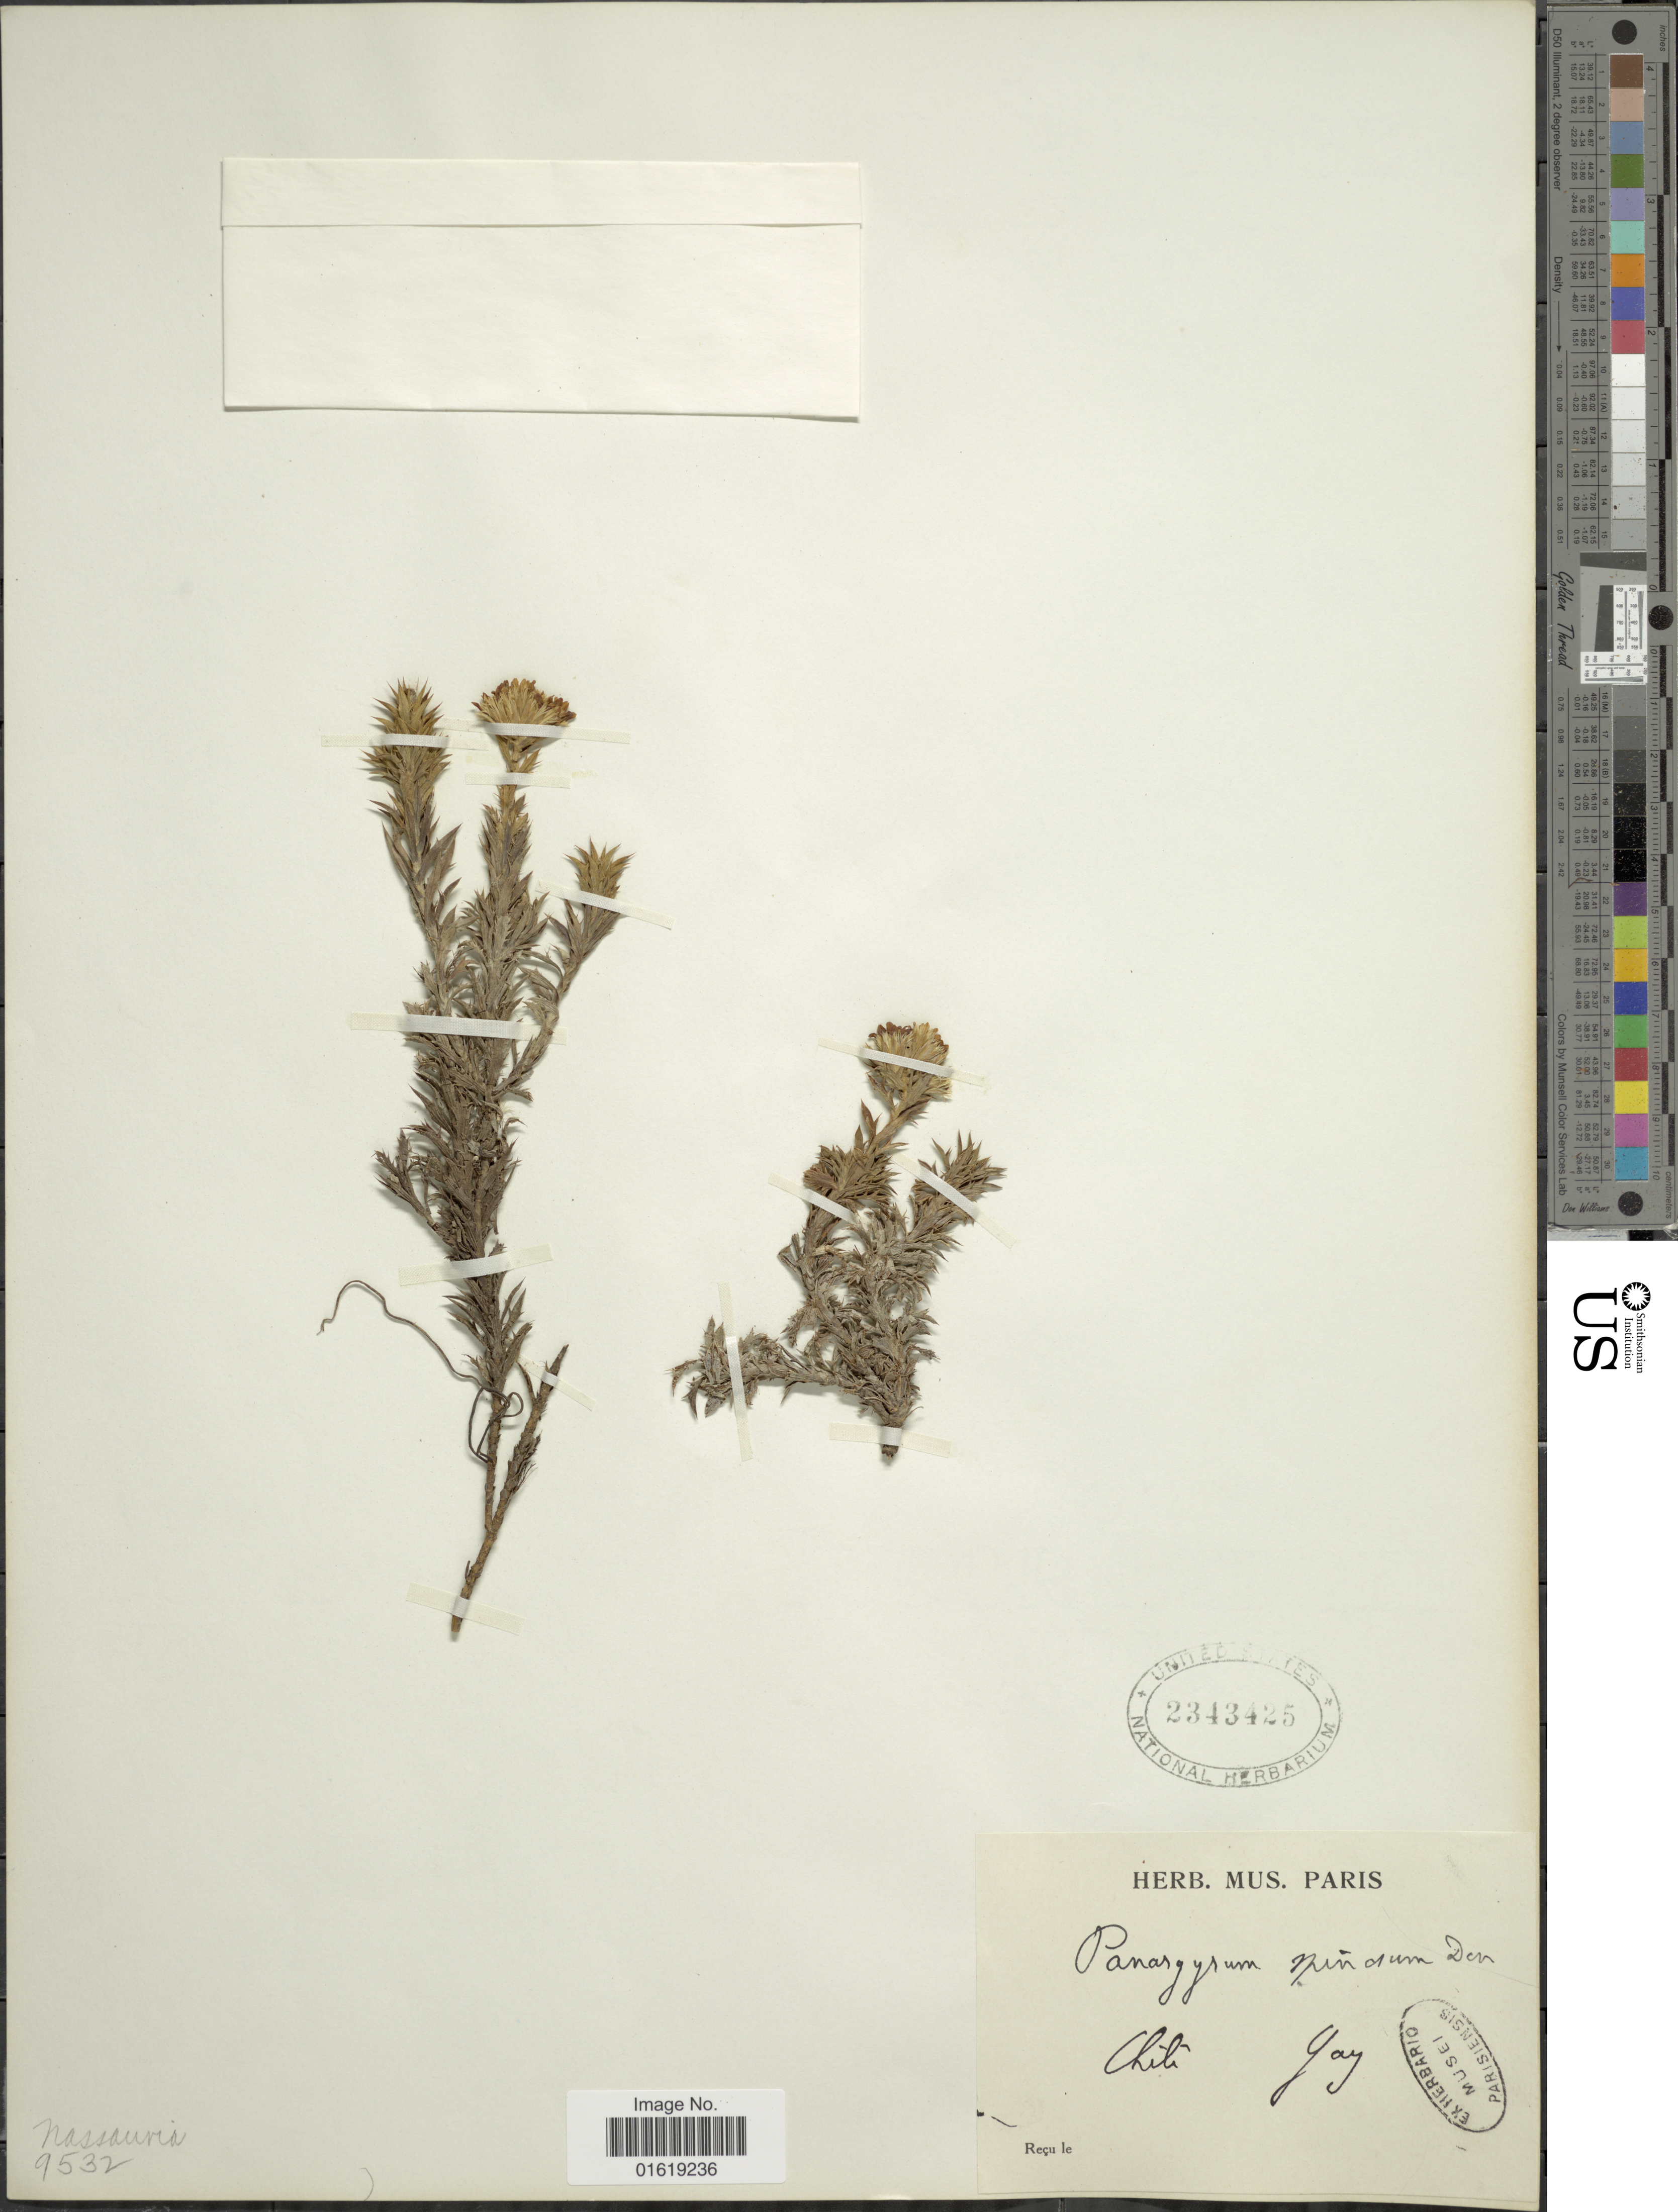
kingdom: Plantae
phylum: Tracheophyta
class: Magnoliopsida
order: Asterales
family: Asteraceae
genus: Triptilion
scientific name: Triptilion spinosum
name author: Ruiz & Pav.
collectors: ex herb. Mus. Paris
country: Chile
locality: Gay. [unsure placement]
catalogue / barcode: US 2343425